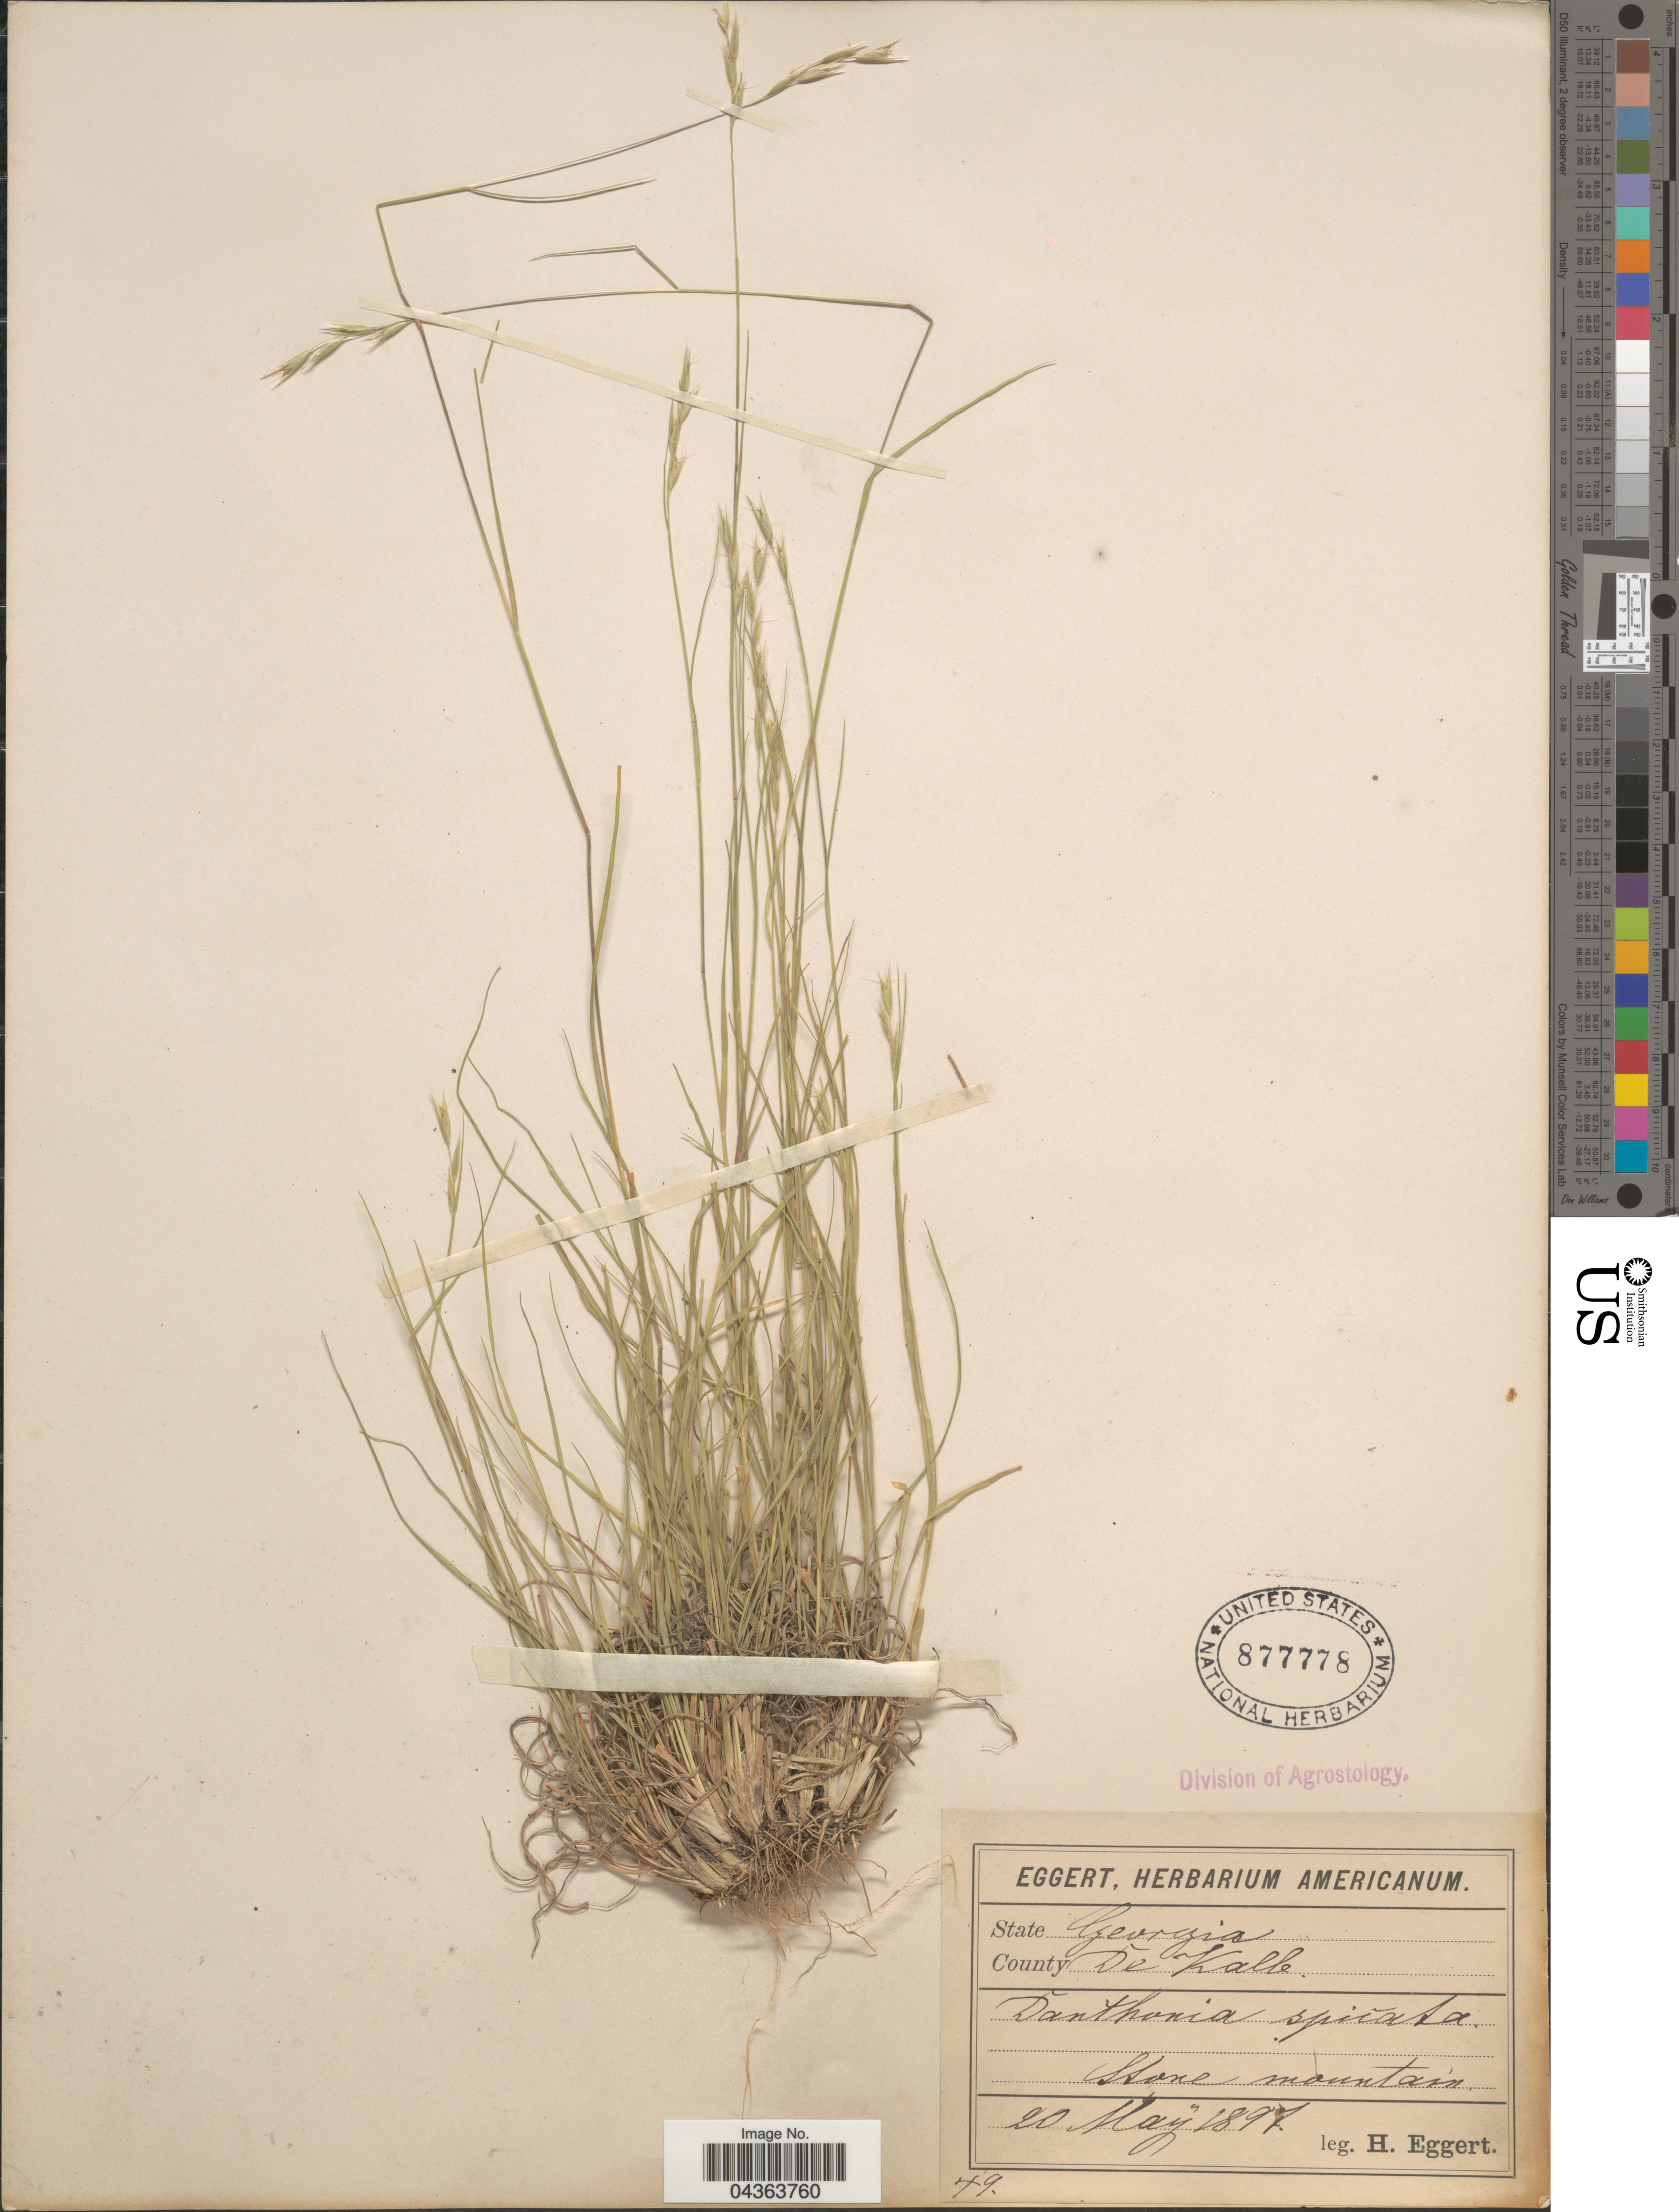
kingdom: Plantae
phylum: Tracheophyta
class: Liliopsida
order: Poales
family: Poaceae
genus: Danthonia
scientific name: Danthonia spicata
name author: (L.) P. Beauv. ex Roem. & Schult.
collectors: H. Eggert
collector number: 49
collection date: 1897-05-20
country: United States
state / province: Georgia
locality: County DeKalb. Stone mountain.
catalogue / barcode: US 877778